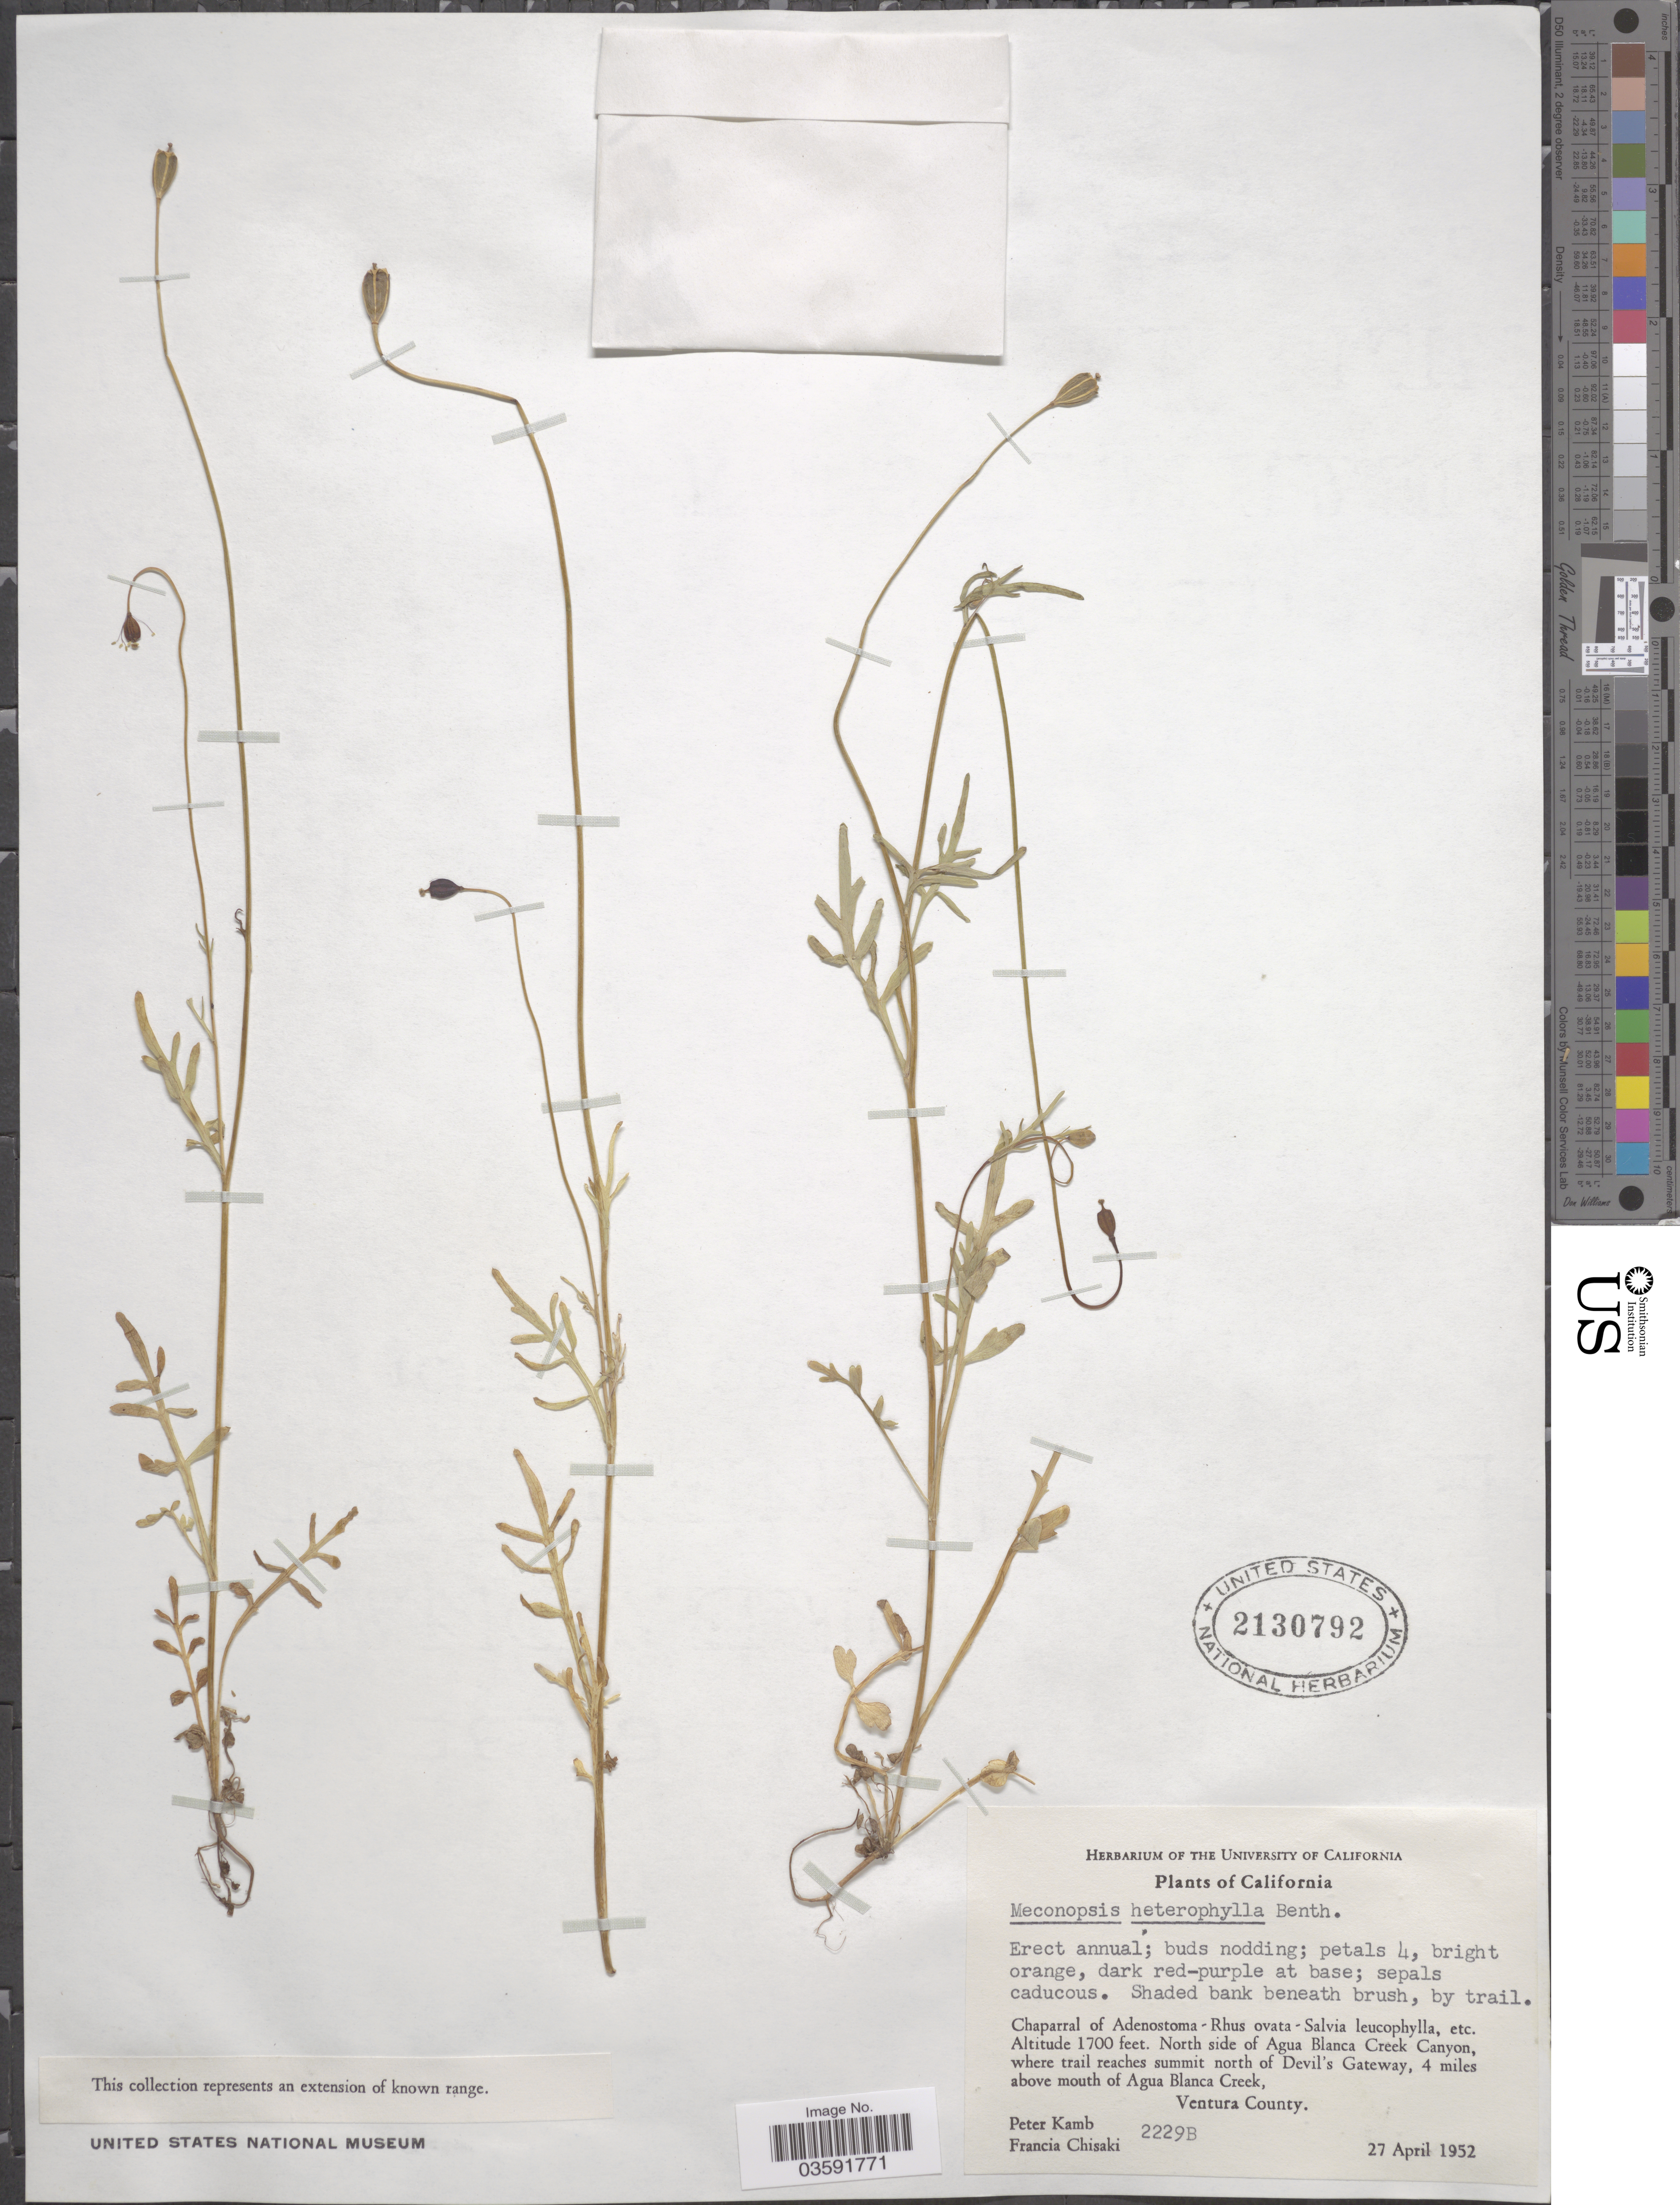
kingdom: Plantae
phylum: Tracheophyta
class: Magnoliopsida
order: Ranunculales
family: Papaveraceae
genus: Papaver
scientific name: Papaver heterophyllum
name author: (Benth.) Greene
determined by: Strong, M. T., (US), Smithsonian Institution - National Museum of Natural History (UNITED STATES)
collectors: P. Kamb & F. Chisaki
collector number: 2229B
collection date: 1952-04-27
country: United States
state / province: California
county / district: Ventura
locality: North side of Agua Blanca Creek Canyon, where trail reaches summit north of Devil's Gateway, 4 miles above mouth of Agua Blanca Creek, Ventura County.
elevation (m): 518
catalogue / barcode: US 2130792